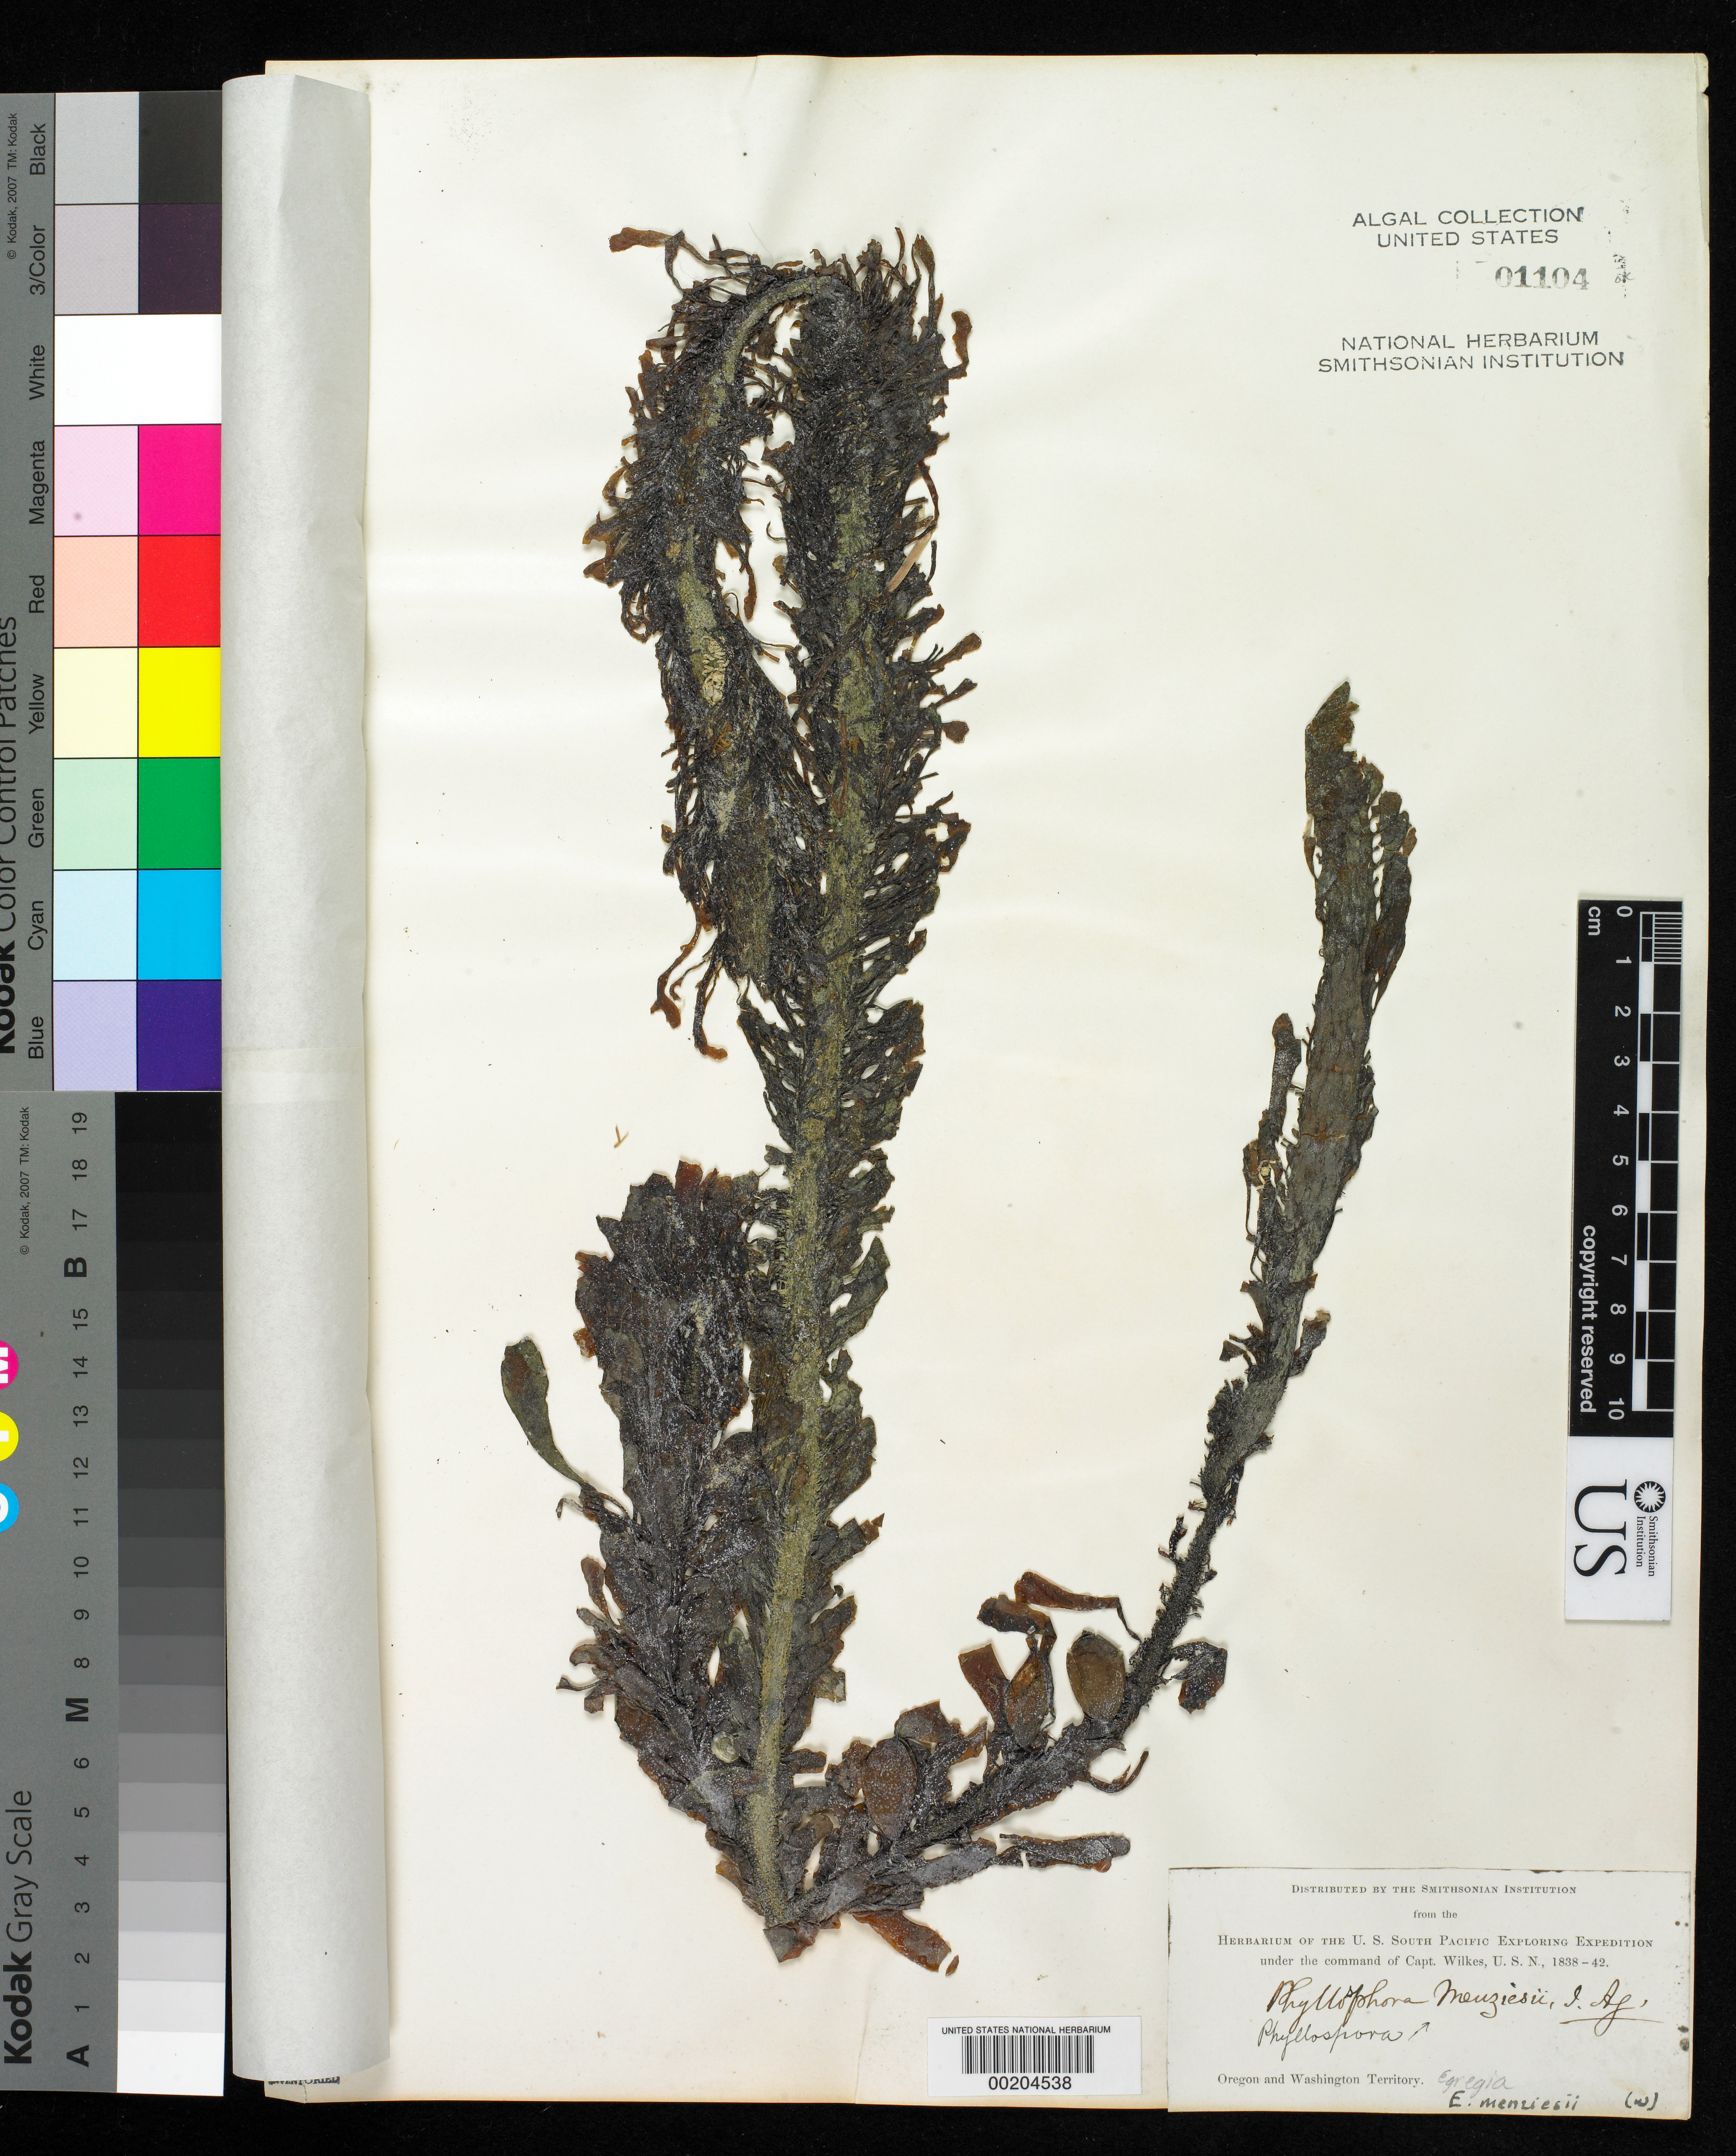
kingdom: Chromista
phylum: Ochrophyta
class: Phaeophyceae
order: Laminariales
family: Lessoniaceae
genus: Egregia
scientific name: Egregia menziesii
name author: (Turner) Aresch.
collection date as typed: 1842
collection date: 1842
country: United States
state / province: Oregon / Washington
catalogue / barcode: US 1104